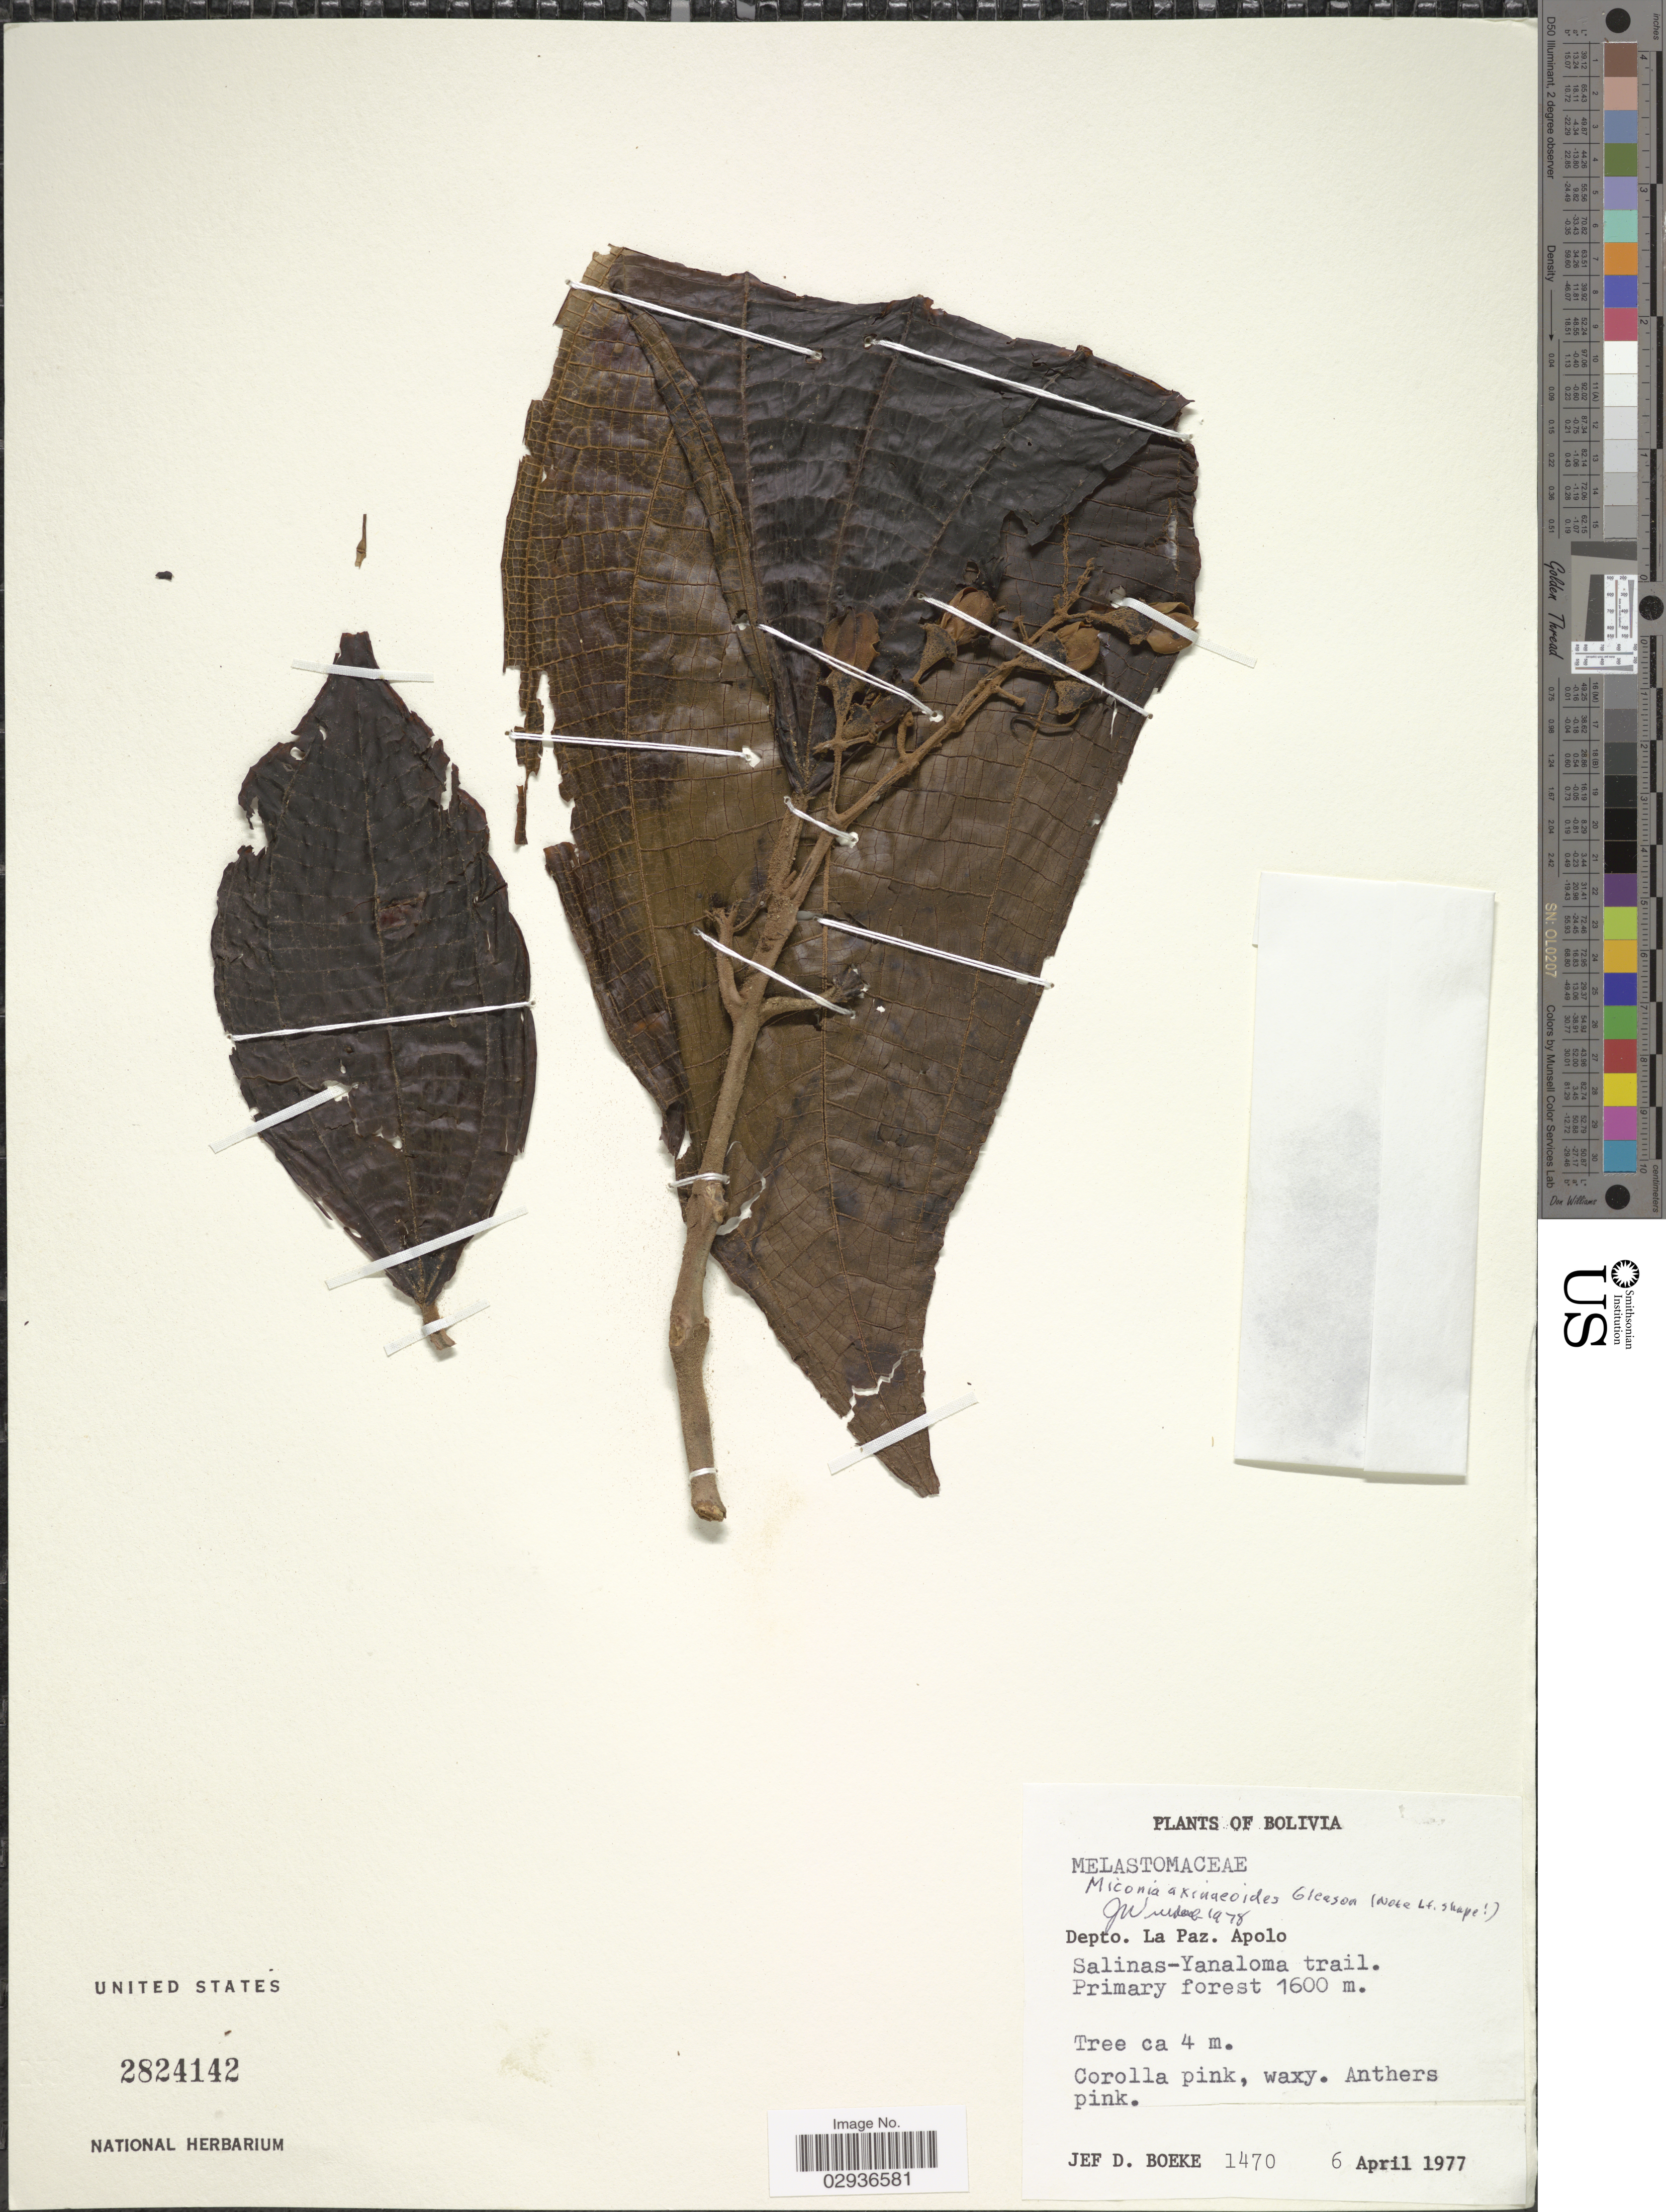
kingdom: Plantae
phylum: Tracheophyta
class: Magnoliopsida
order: Myrtales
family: Melastomataceae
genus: Miconia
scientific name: Miconia axinaeoides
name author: Gleason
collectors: J. Boeke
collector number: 1470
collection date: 1977-04-06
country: Bolivia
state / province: La Paz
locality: Depto. La Paz. Apolo, Salinas-Yanaloma trail.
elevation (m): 1600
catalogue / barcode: US 2824142